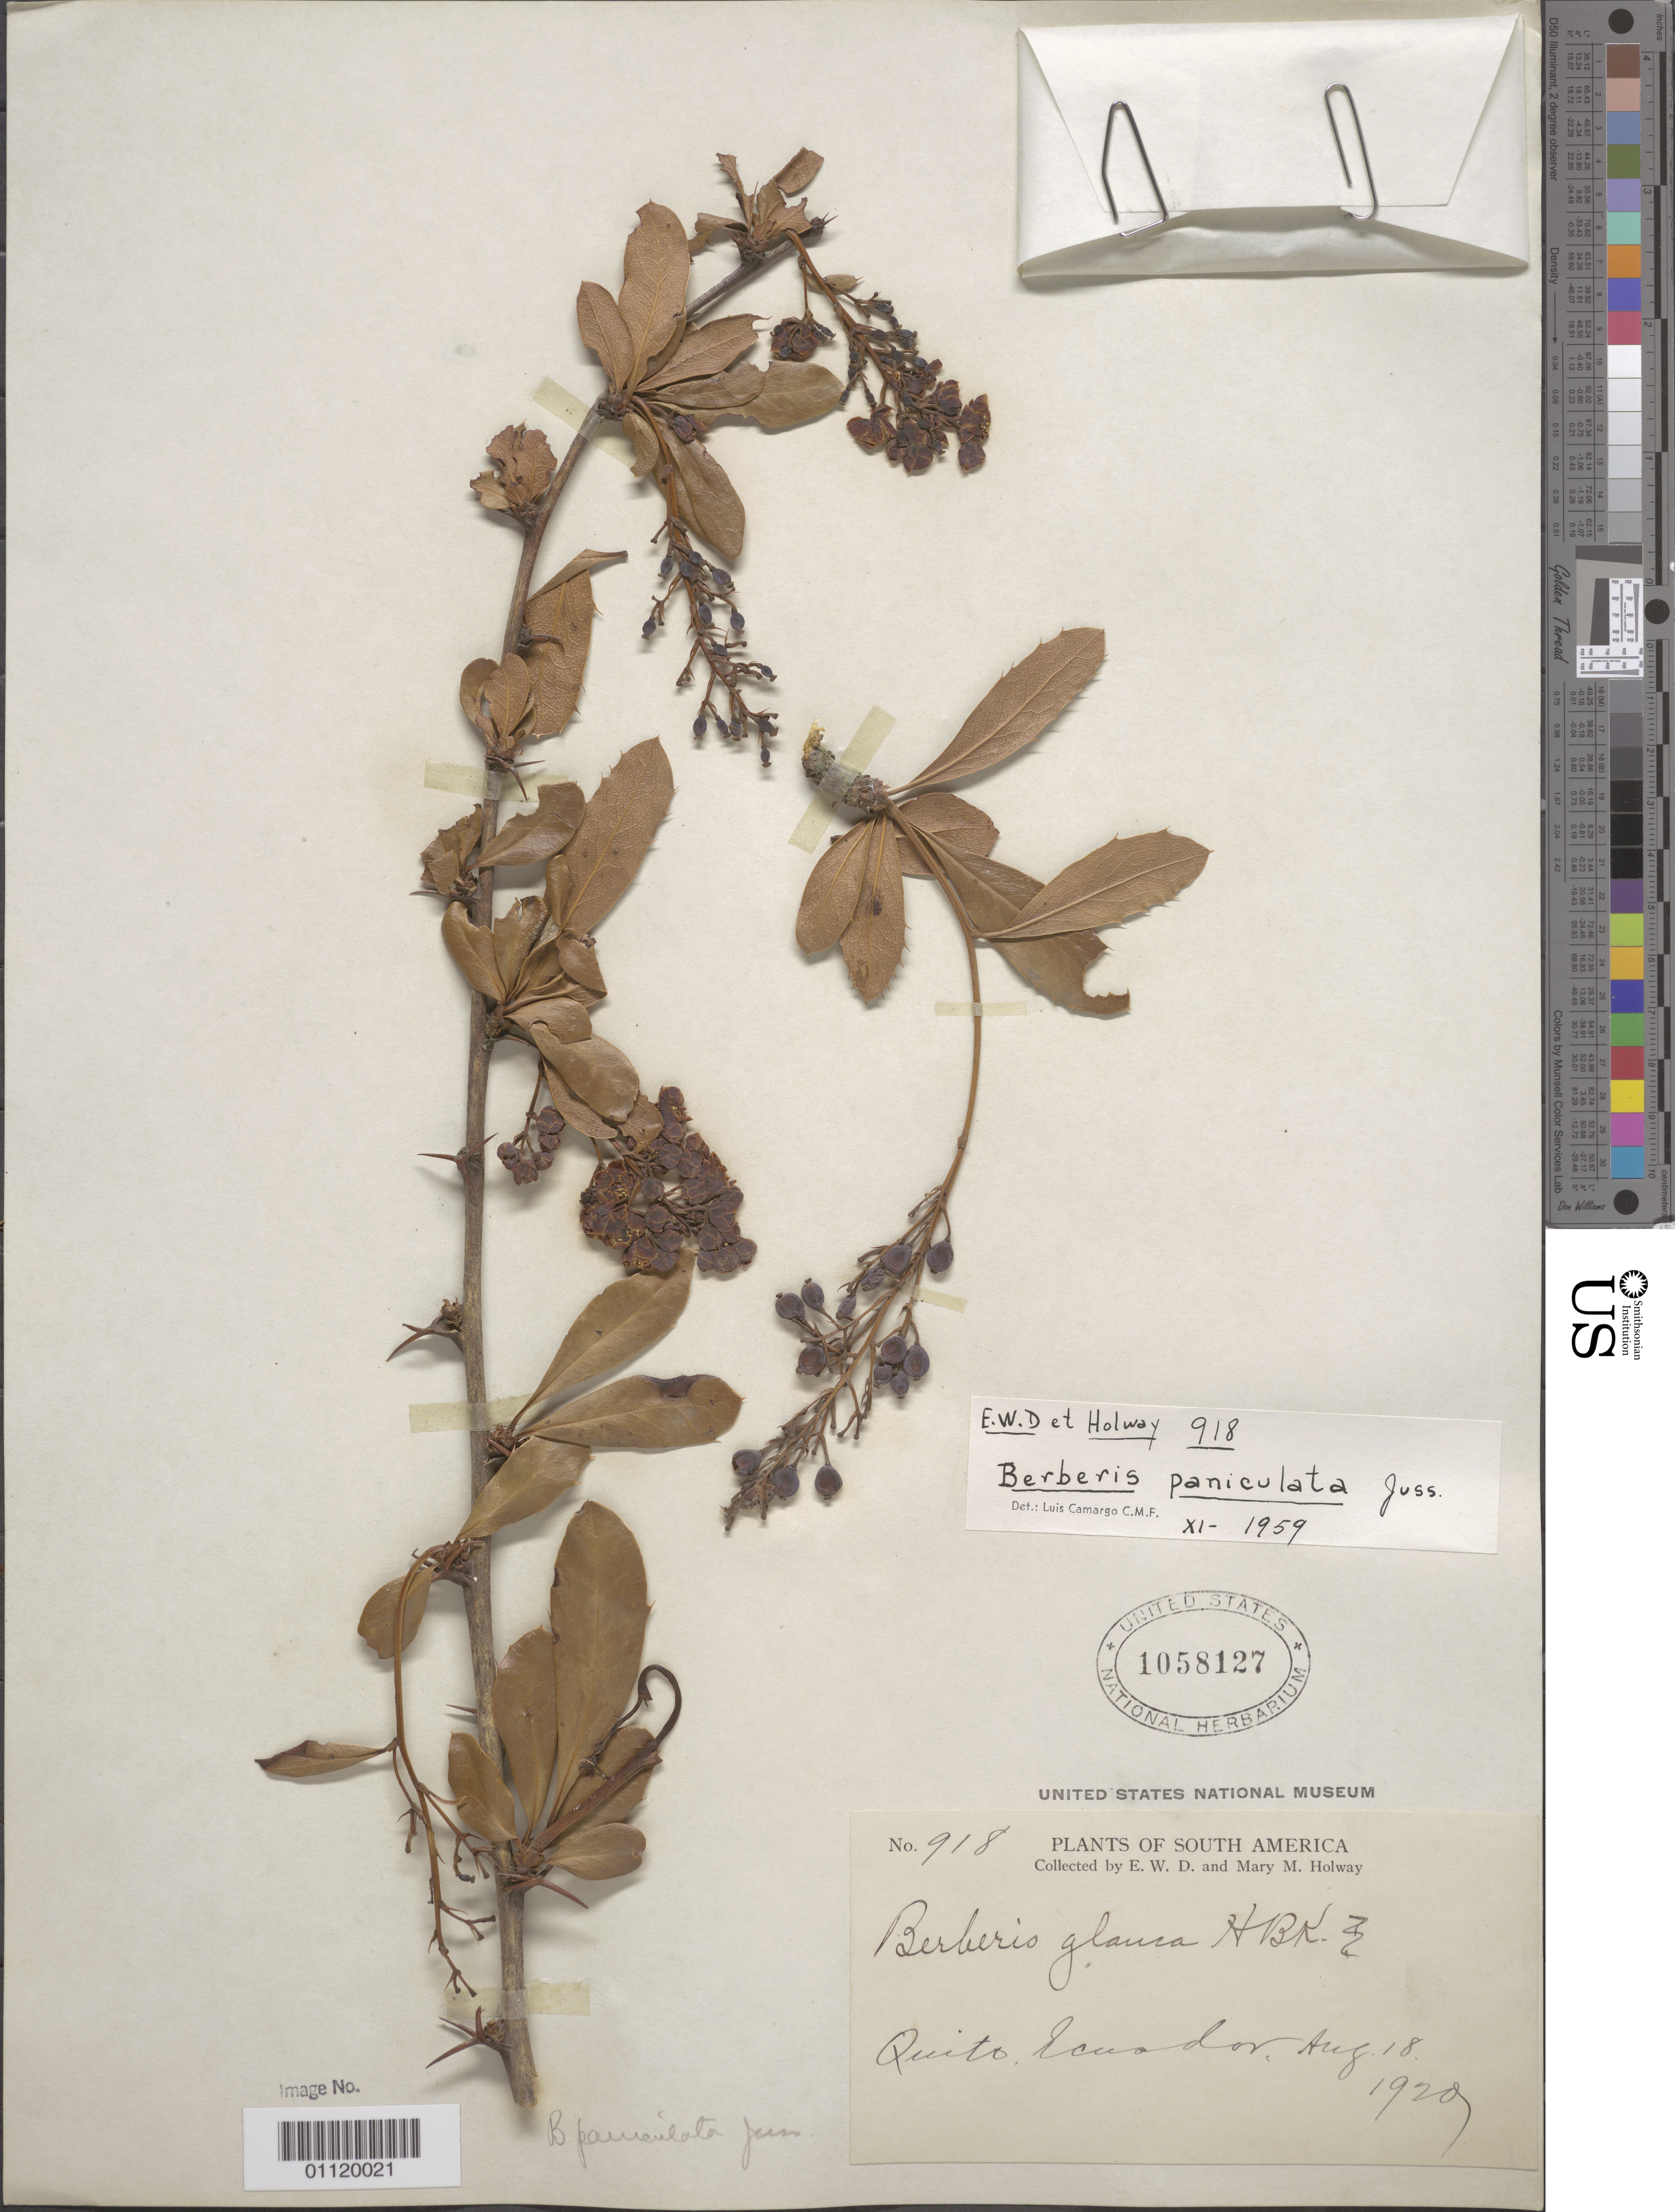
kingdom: Plantae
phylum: Tracheophyta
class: Magnoliopsida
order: Ranunculales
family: Berberidaceae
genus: Berberis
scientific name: Berberis paniculata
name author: Juss.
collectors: E. W. D. Holway & M. M. Holway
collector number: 918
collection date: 1929-08-18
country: Ecuador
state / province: Pichincha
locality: Quito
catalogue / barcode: US 1058127